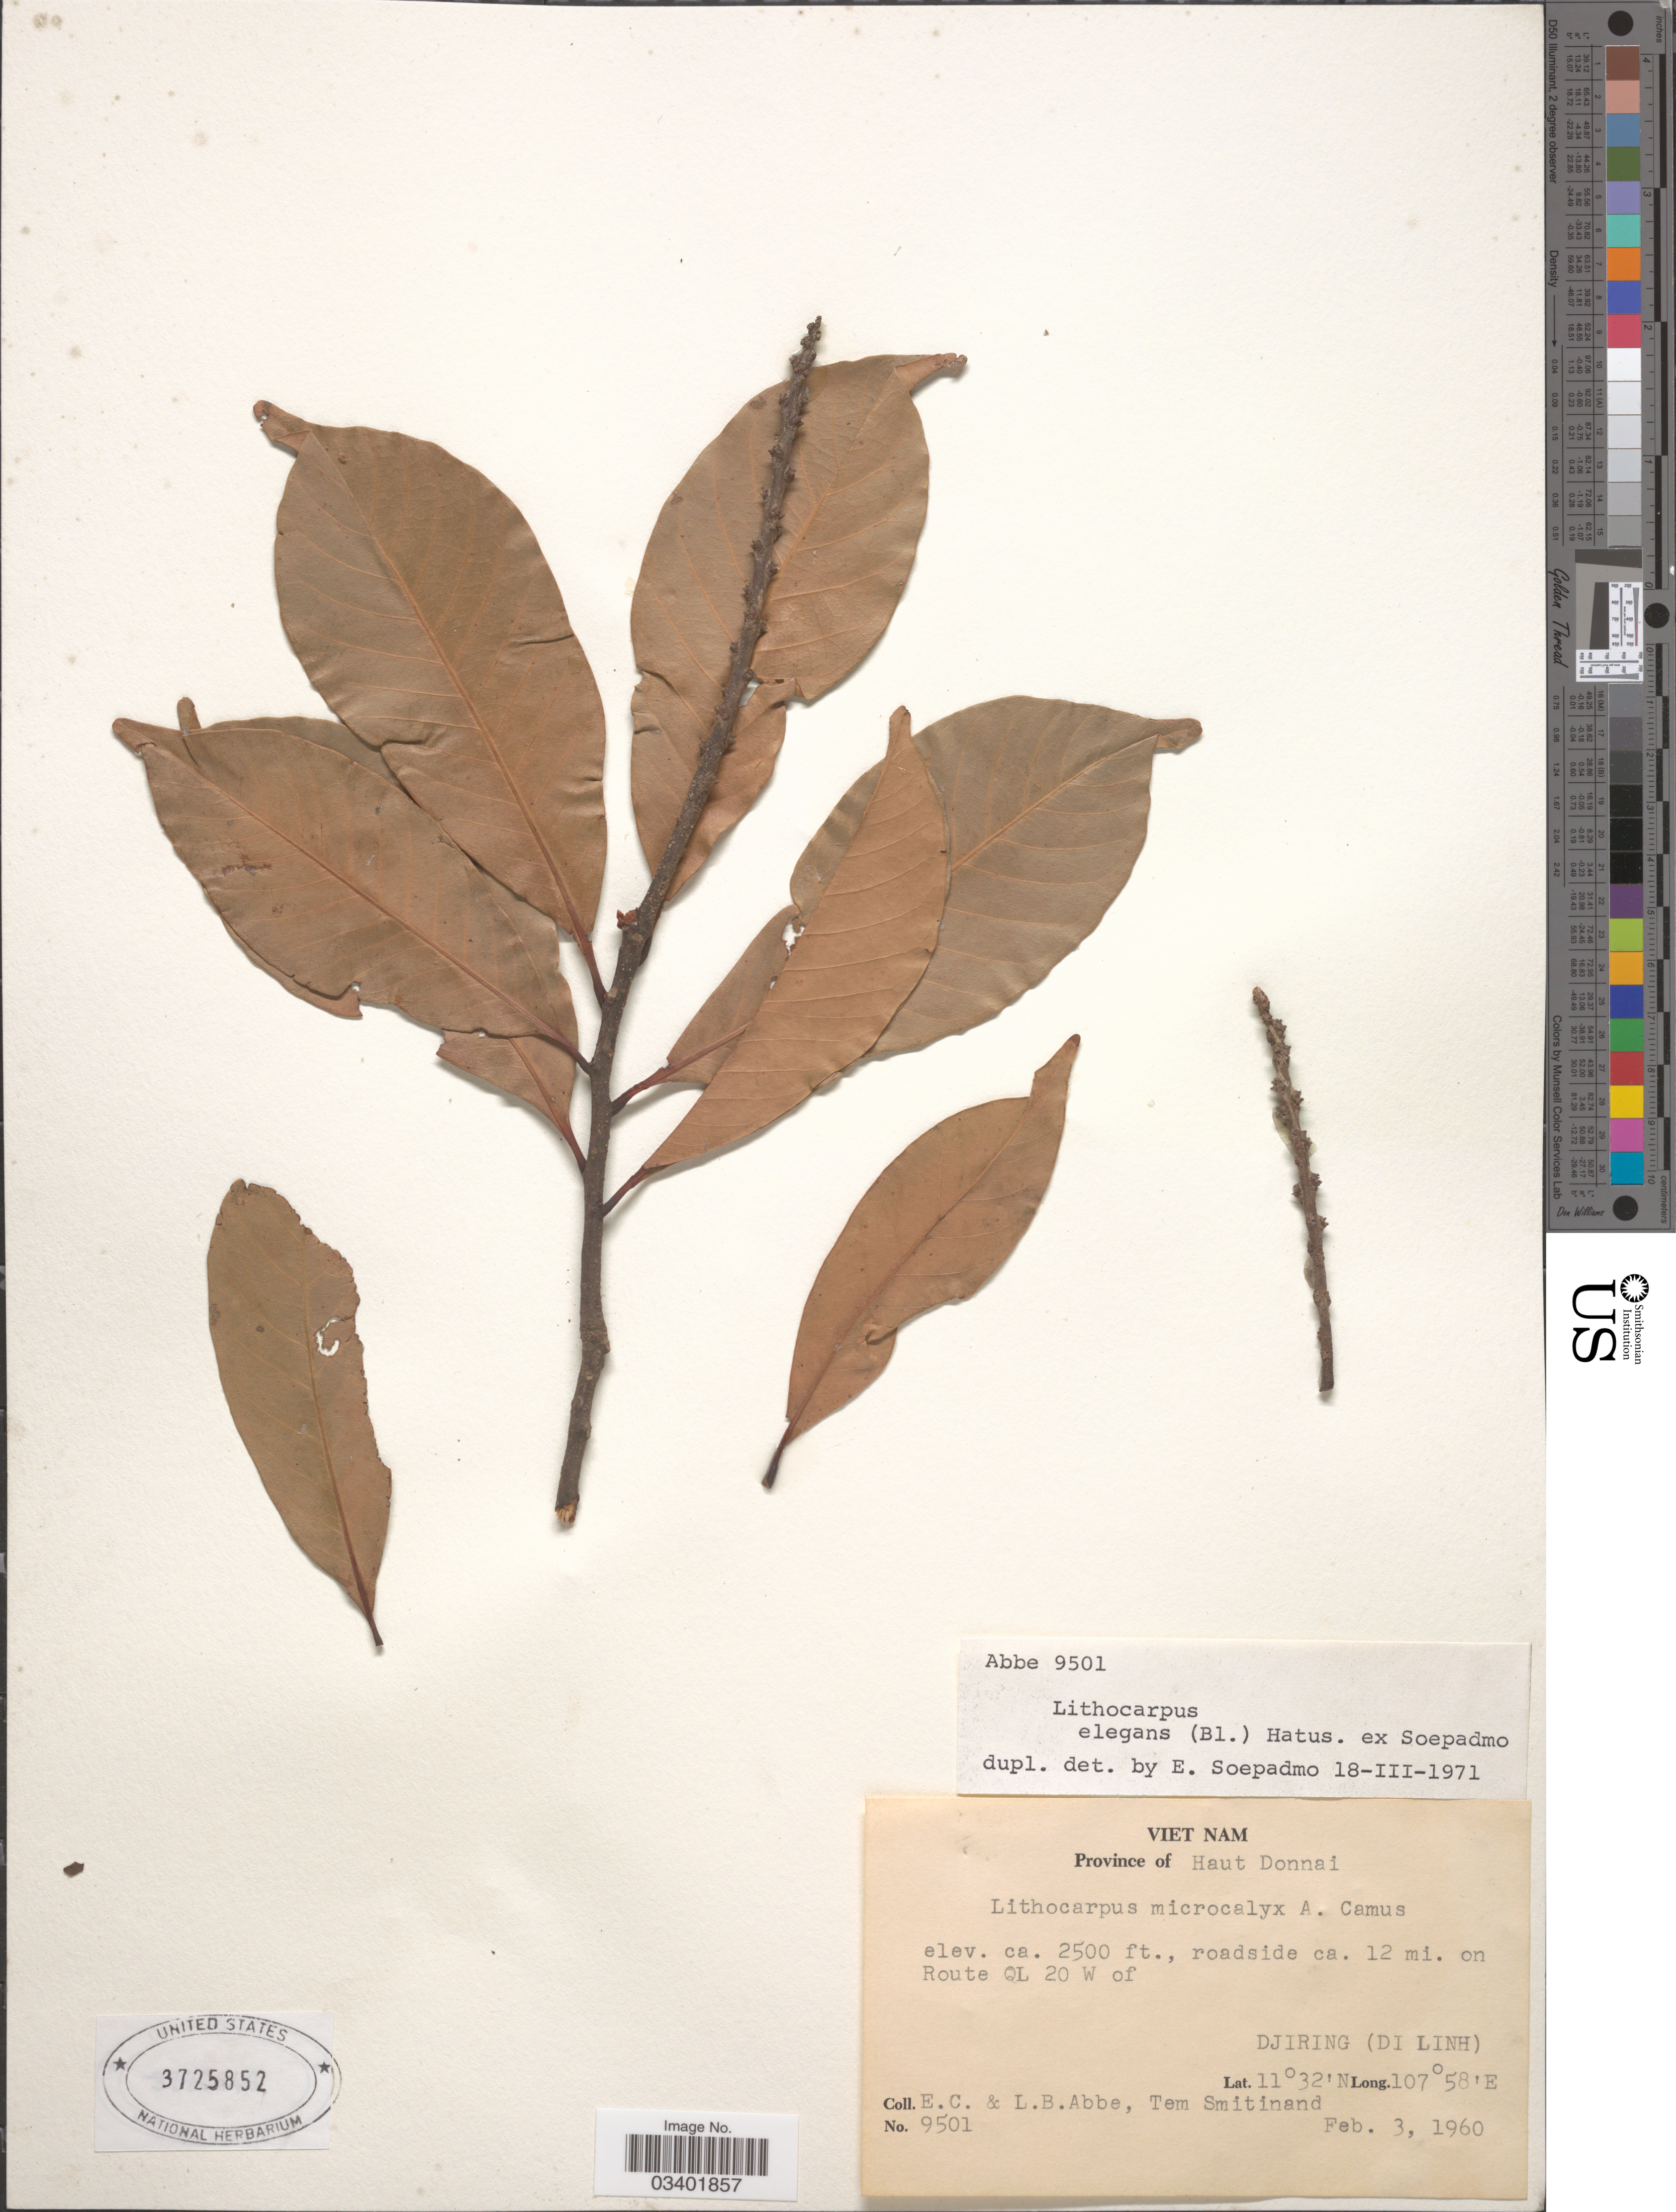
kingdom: Plantae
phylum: Tracheophyta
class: Magnoliopsida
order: Fagales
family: Fagaceae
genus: Lithocarpus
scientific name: Lithocarpus elegans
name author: (Blume) Hatus. ex Soepadmo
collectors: E. C. Abbe, L. B. Abbe & T. Smitinand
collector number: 9501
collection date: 1960-02-03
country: Vietnam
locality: Province of Haut Donnai. Roadside ca. 12 mi. on Route QL 20 W of Djiring (Di Linh).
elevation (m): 762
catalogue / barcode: US 3725852